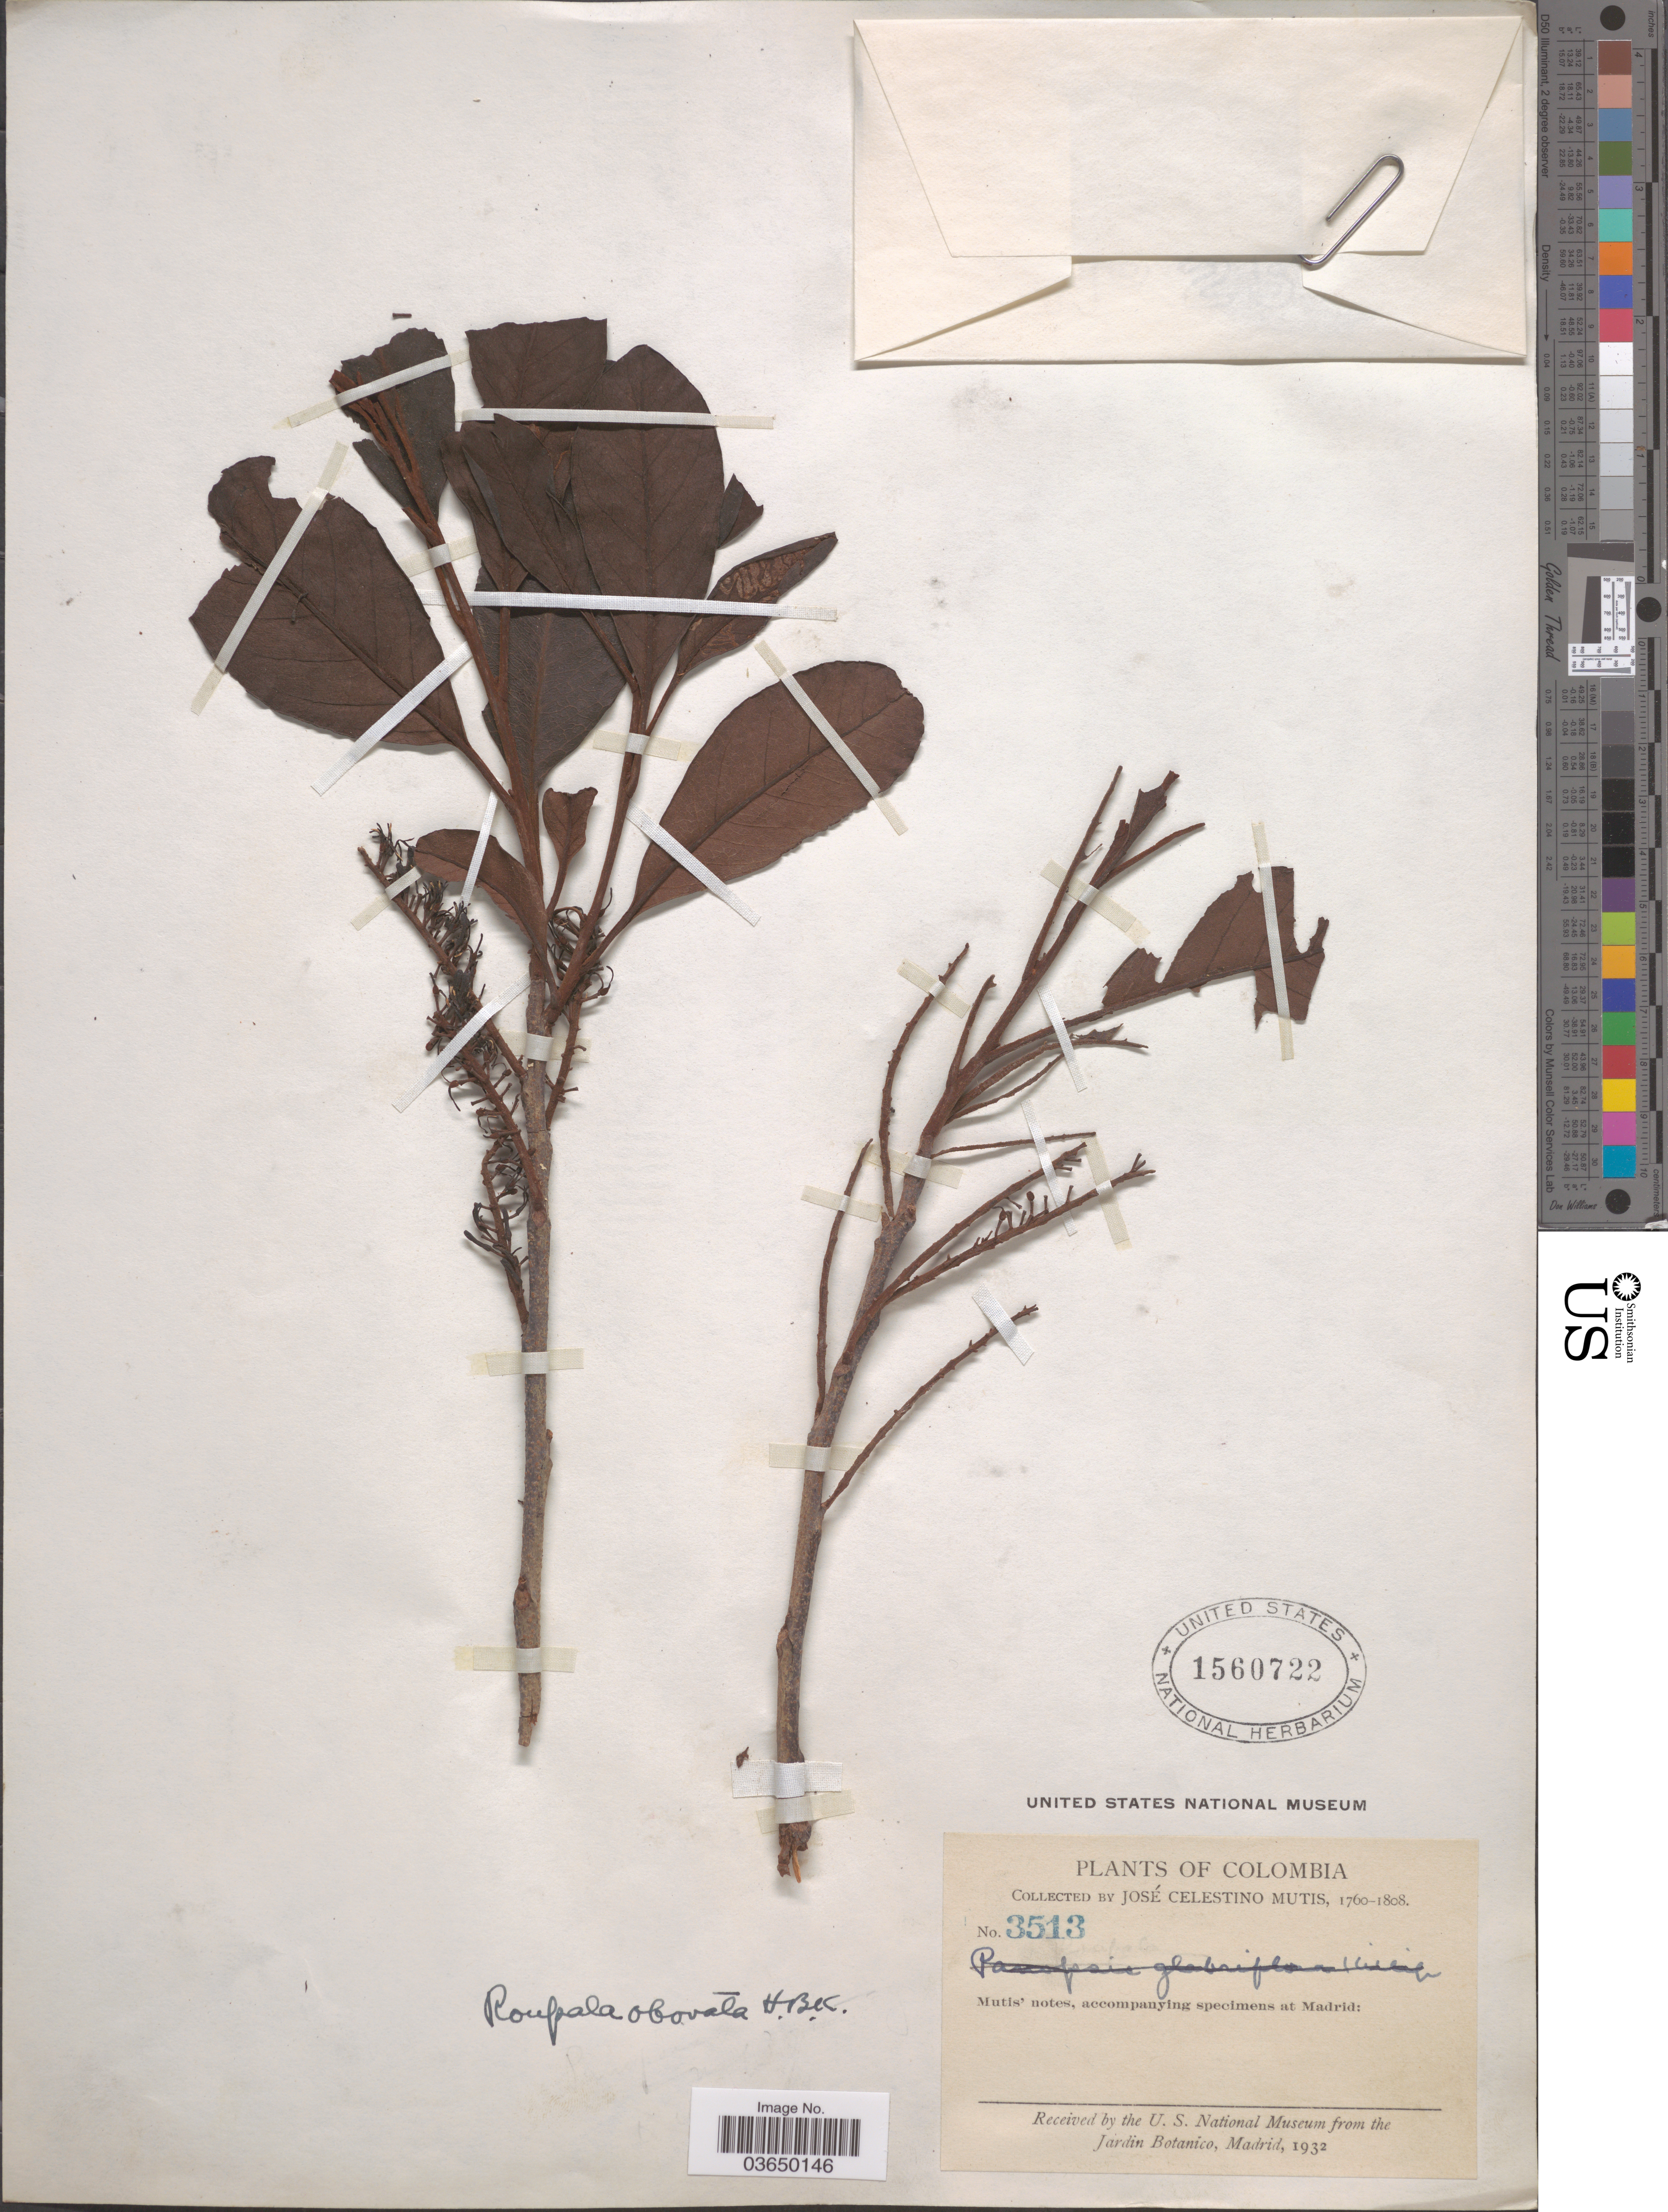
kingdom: Plantae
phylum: Tracheophyta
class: Magnoliopsida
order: Proteales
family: Proteaceae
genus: Roupala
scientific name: Roupala monosperma var. monosperma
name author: (Ruiz & Pav.) I.M. Johnst.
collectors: J. C. B. Mutis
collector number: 3513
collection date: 1760/1808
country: Colombia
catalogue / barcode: US 1560722